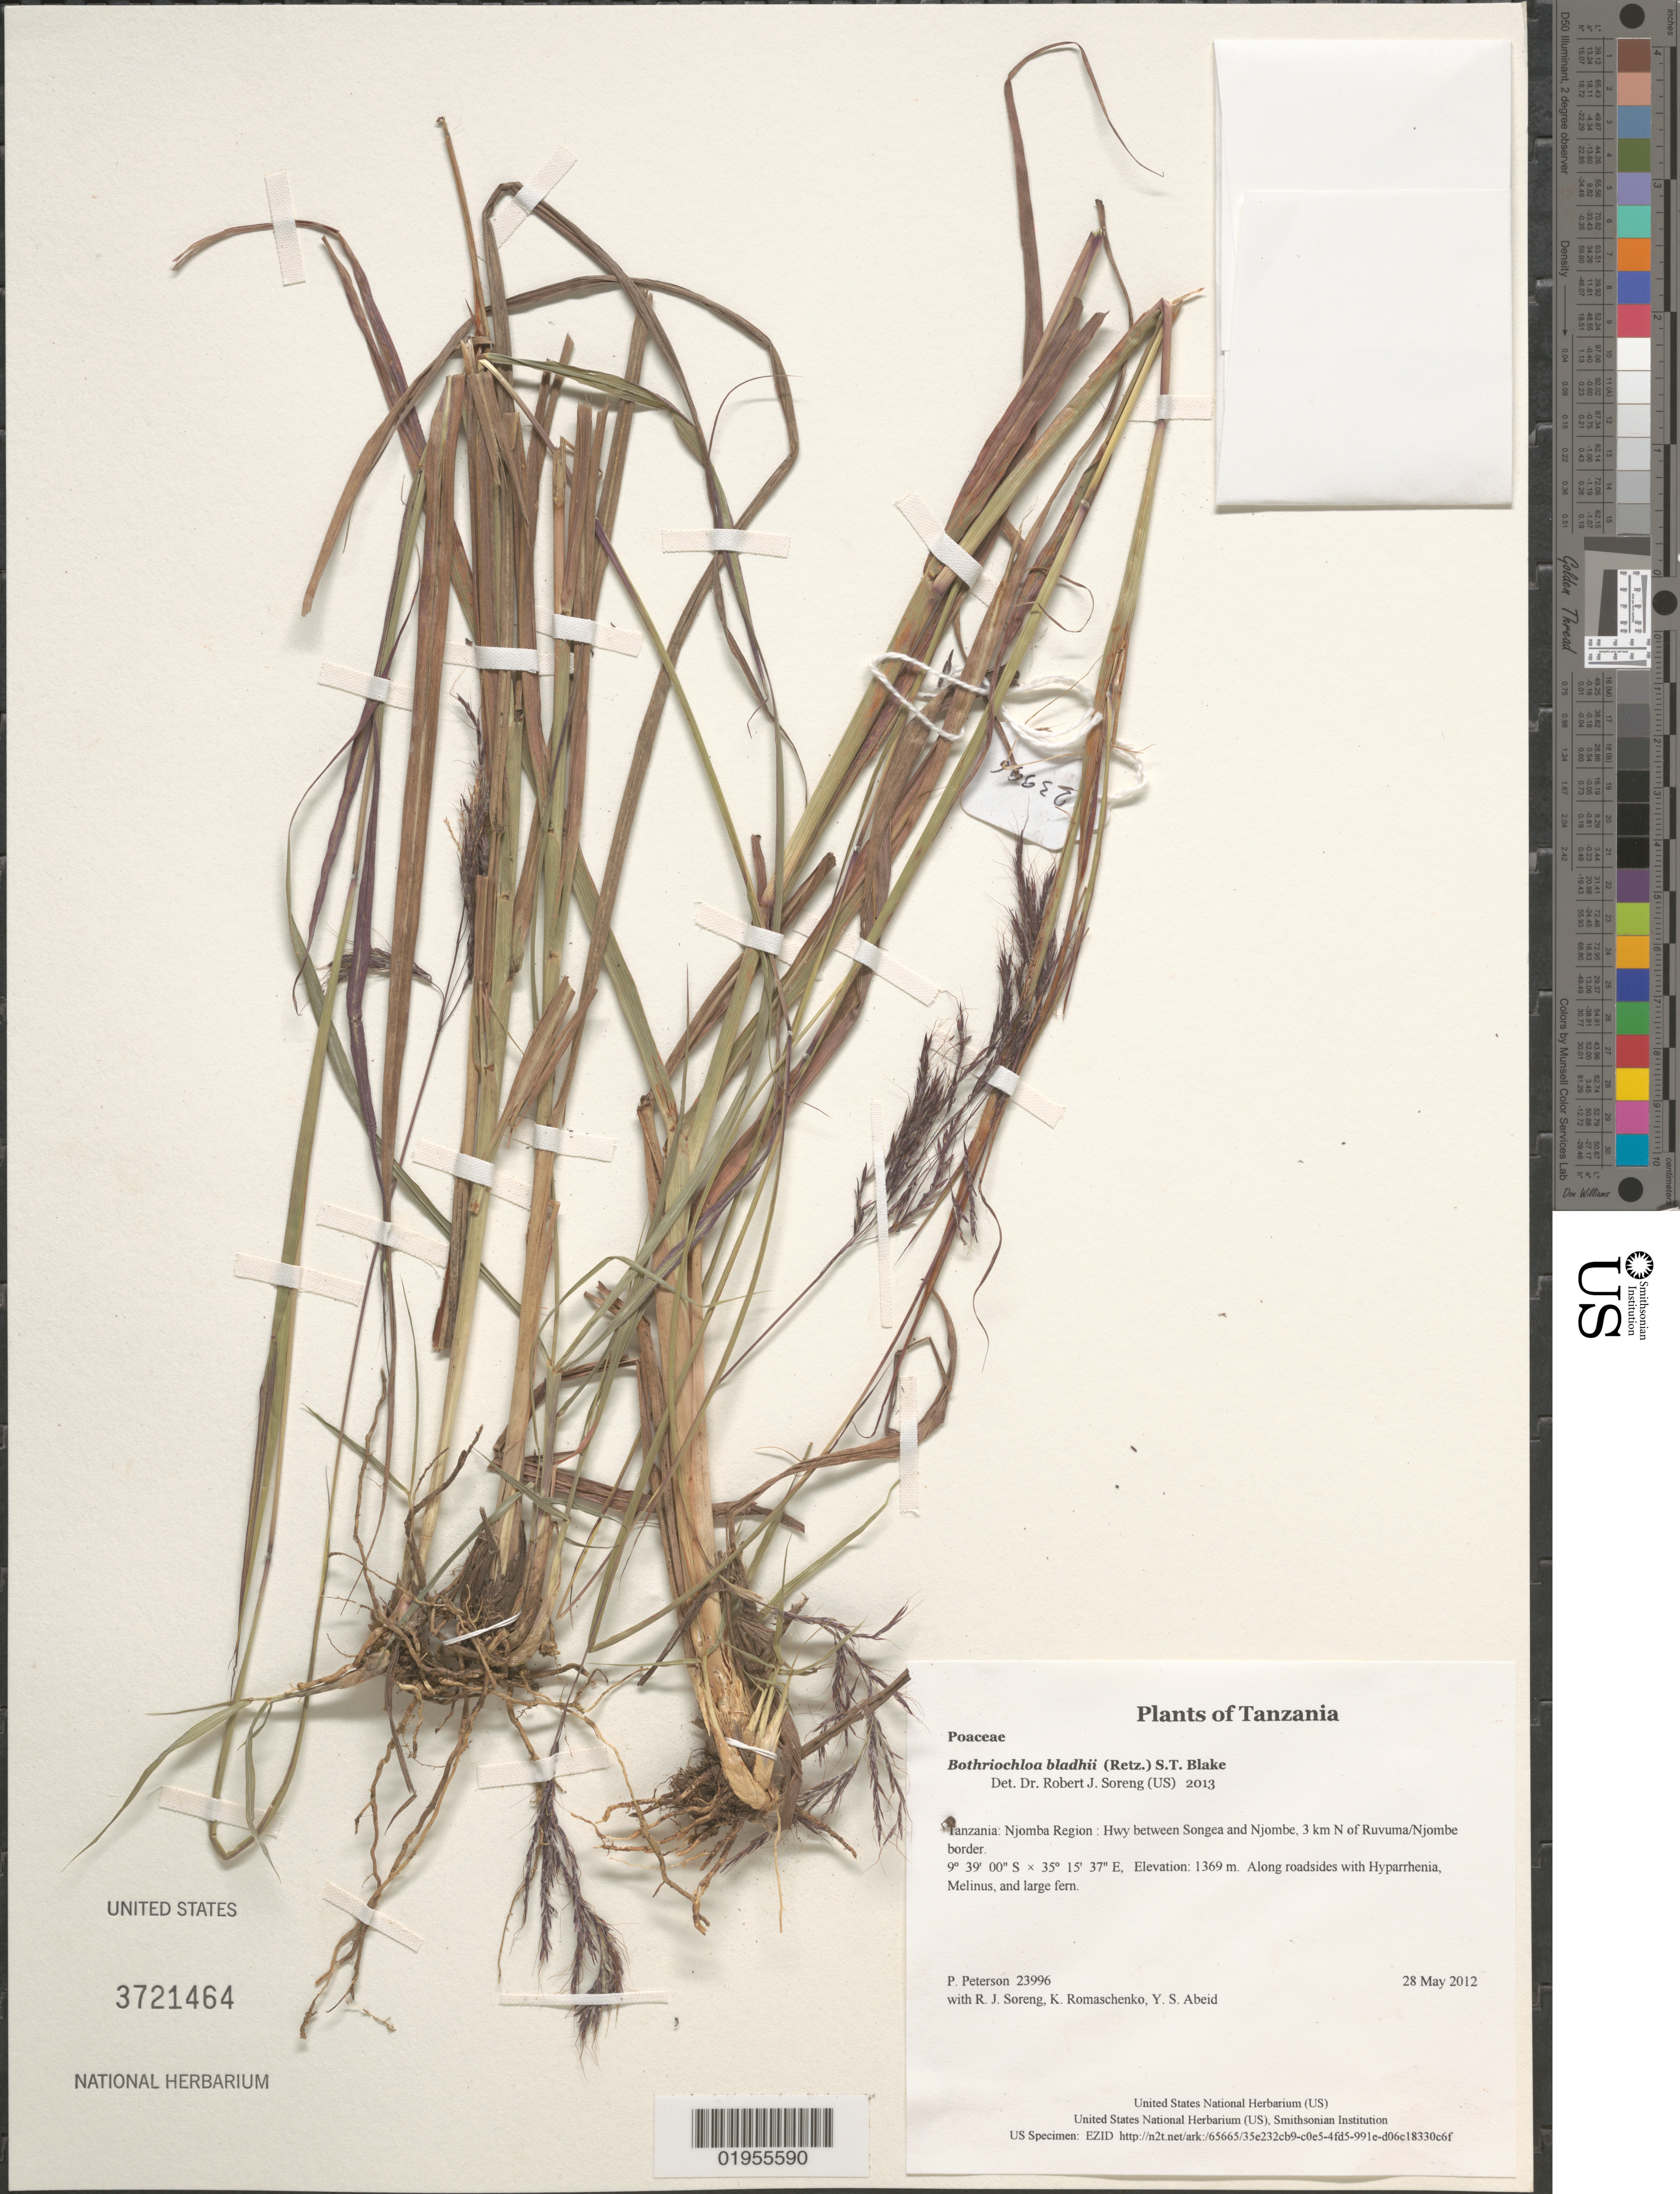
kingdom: Plantae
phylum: Tracheophyta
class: Liliopsida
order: Poales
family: Poaceae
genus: Bothriochloa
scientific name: Bothriochloa bladhii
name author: (Retz.) S.T. Blake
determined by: Soreng, Robert J., Research Associate (BOT), Smithsonian Institution - National Museum of Natural History (UNITED STATES)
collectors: P. M. Peterson, R. J. Soreng, K. Romaschenko & Y. Abeid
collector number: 23996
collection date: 2012-05-28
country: Tanzania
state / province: Njombe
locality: Hwy between Songea and Njombe, 3 km N of Ruvuma/Njombe border.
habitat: Along roadsides with Hyparrhenia, Melinus, and large fern.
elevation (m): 1369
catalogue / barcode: US 3721464